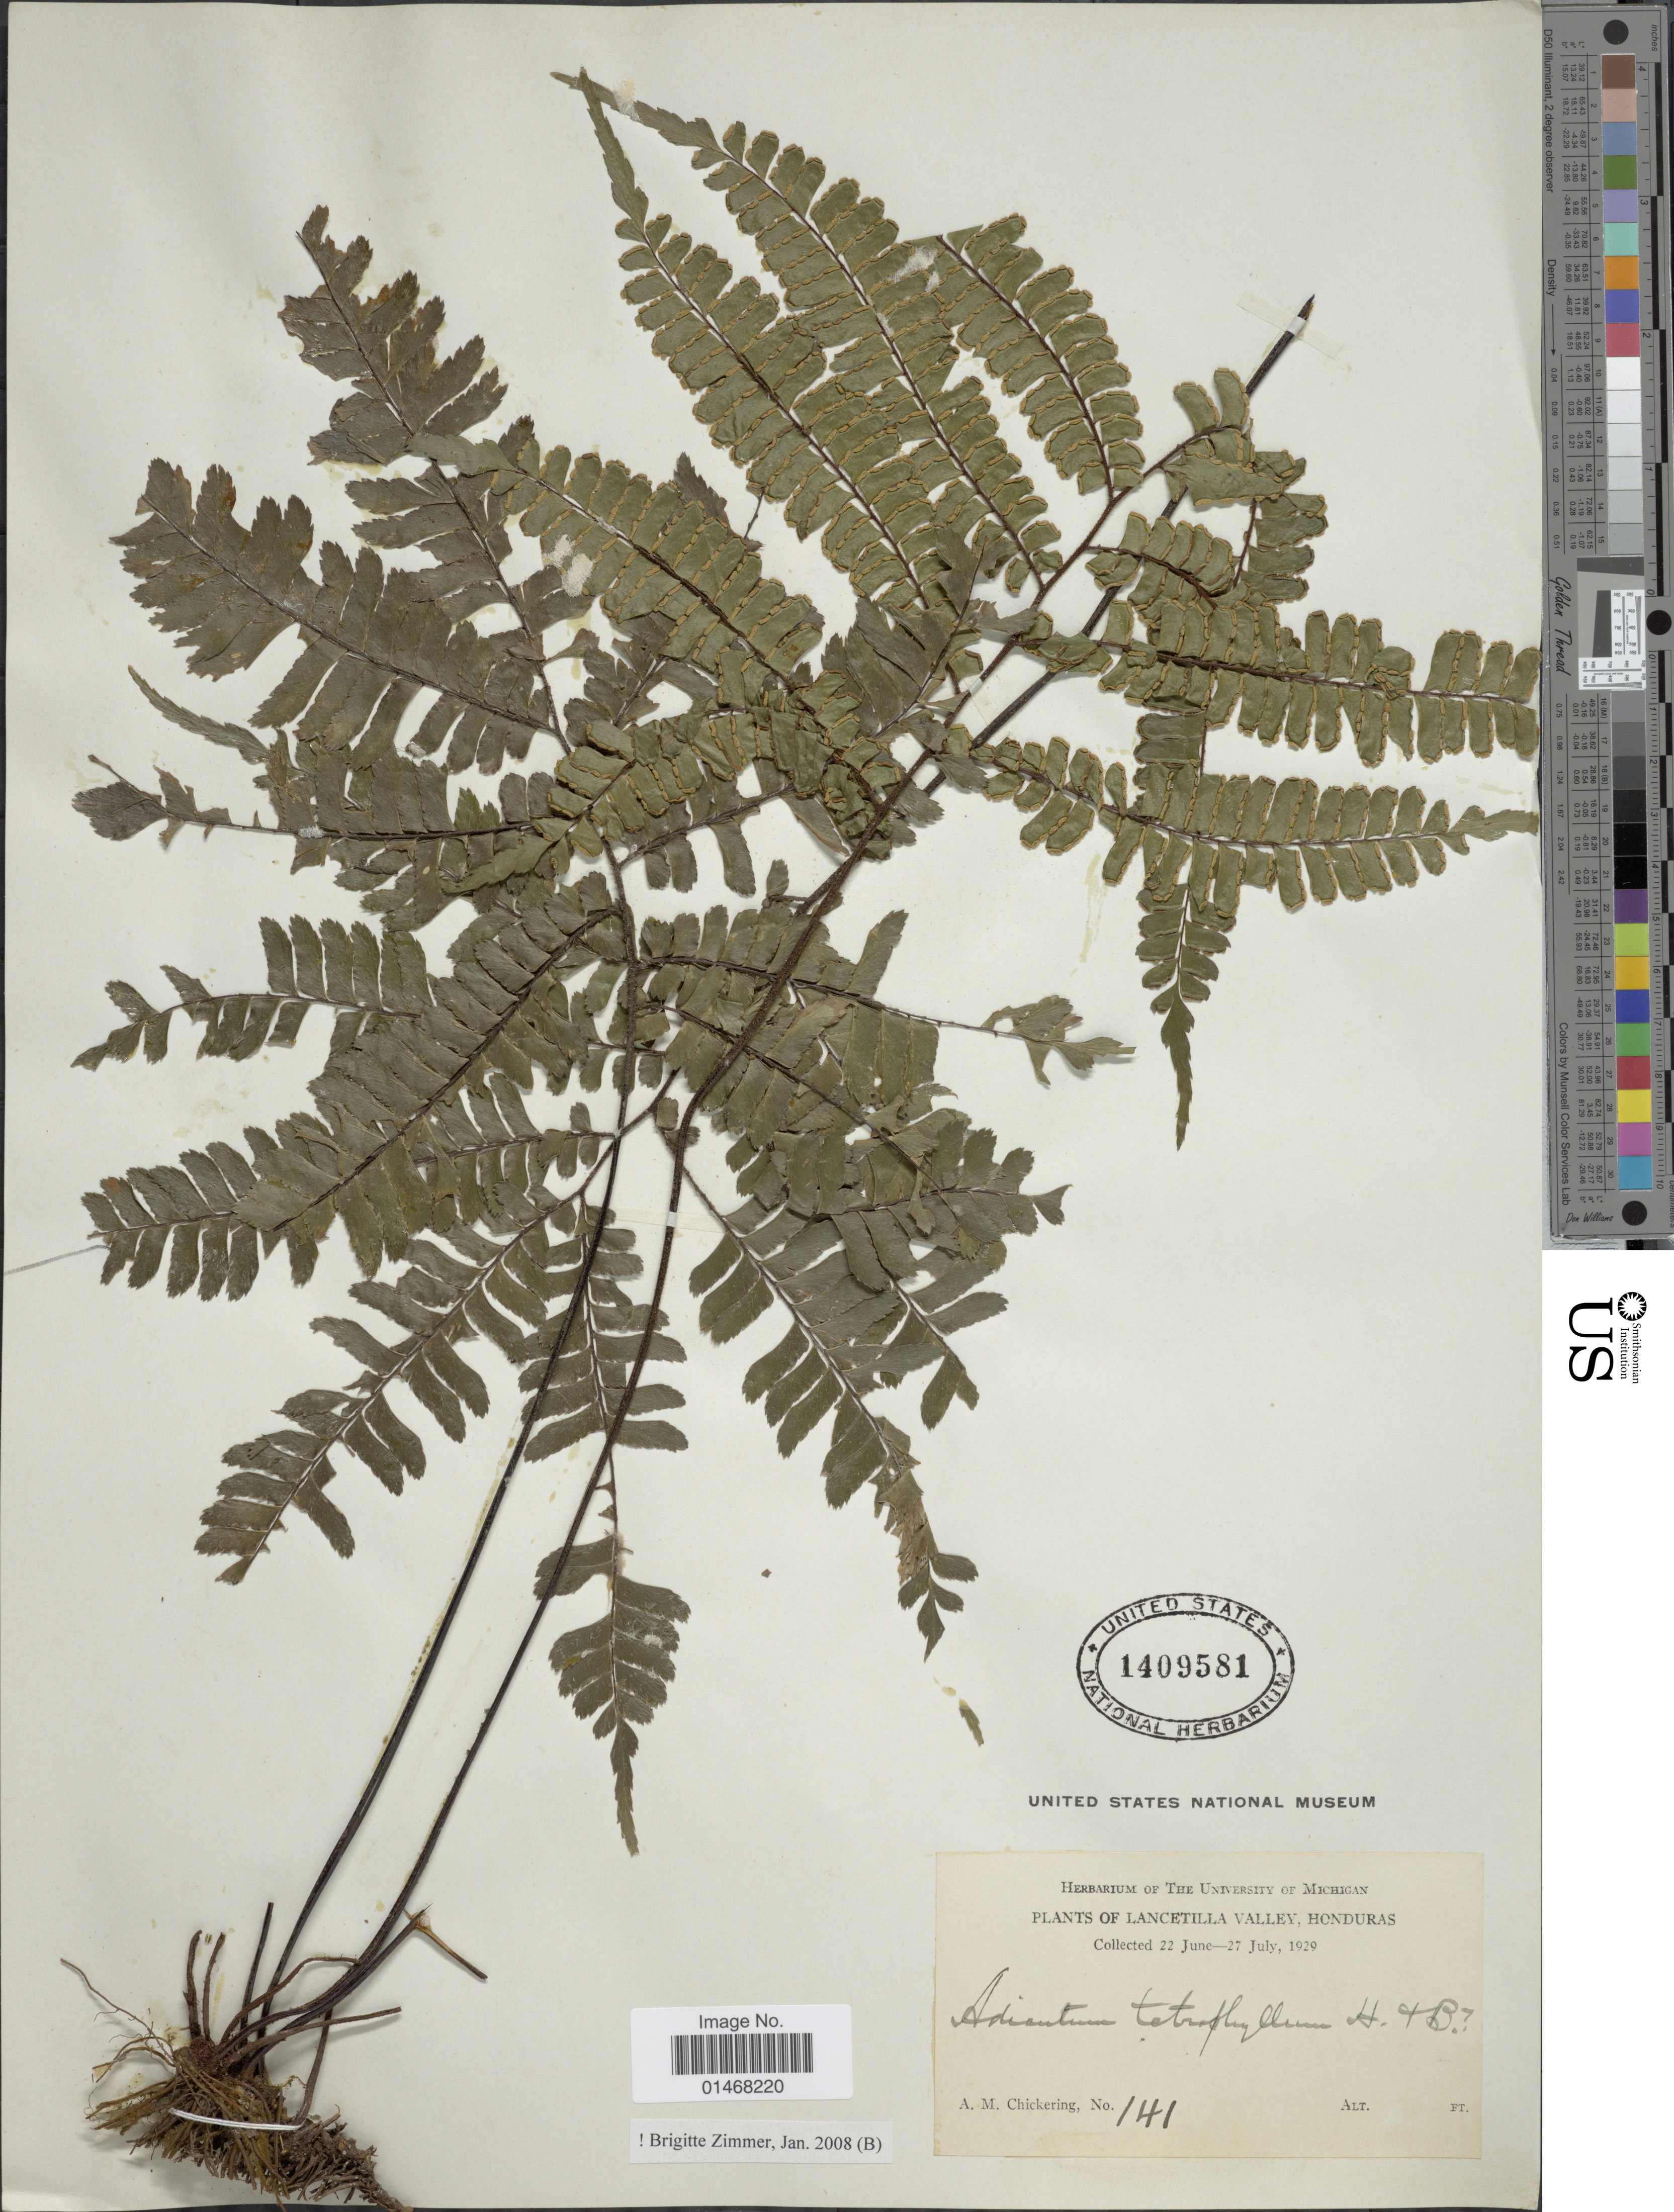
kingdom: Plantae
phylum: Tracheophyta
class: Polypodiopsida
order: Polypodiales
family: Pteridaceae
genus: Adiantum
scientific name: Adiantum tetraphyllum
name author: Humb. & Bonpl. ex Willd.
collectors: A. Chickering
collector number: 141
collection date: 1929-06-22/1929-06-27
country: Honduras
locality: Lancetilla Valley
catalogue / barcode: US 1409581